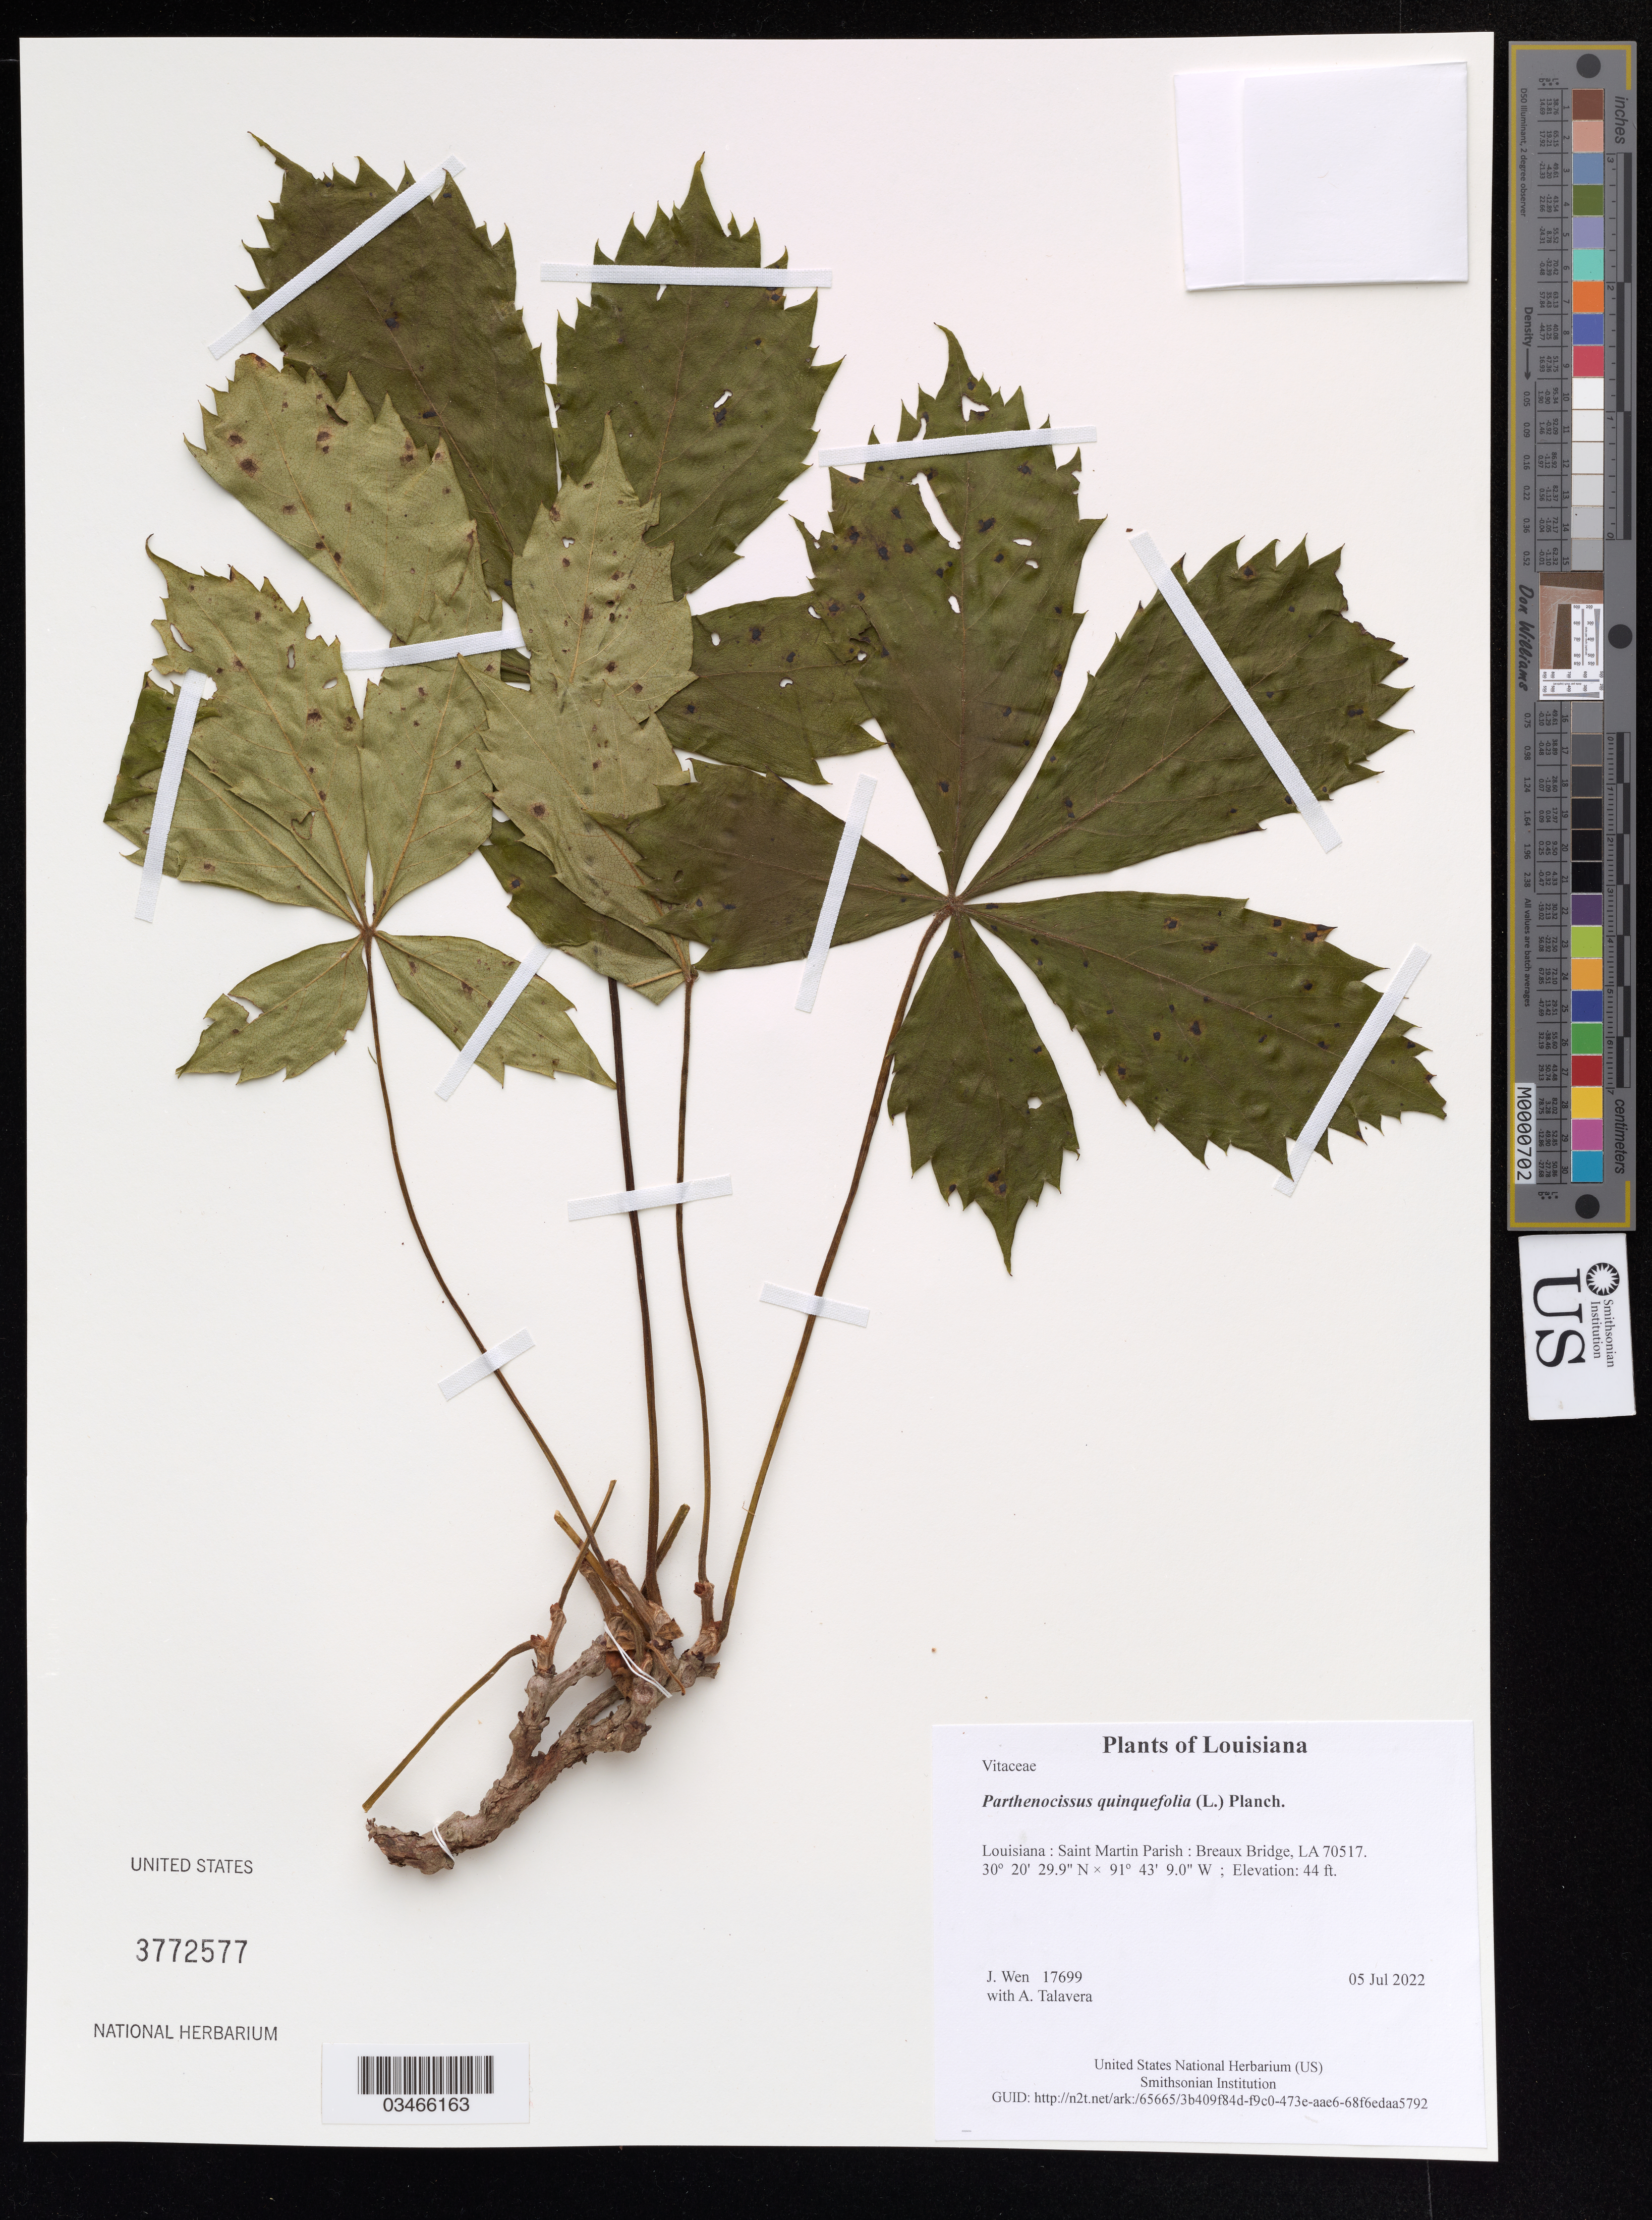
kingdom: Plantae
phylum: Tracheophyta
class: Magnoliopsida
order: Vitales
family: Vitaceae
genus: Parthenocissus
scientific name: Parthenocissus quinquefolia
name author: (L.) Planch.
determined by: Wen, Jun, (BOT), Smithsonian Institution - National Museum of Natural History (UNITED STATES)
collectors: J. Wen & A. Talavera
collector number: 17699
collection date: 2022-07-05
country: United States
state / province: Louisiana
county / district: Saint Martin Parish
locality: Breaux Bridge, LA 70517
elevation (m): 13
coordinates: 30 20.499 N, 91 43.150 W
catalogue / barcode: US 3772577